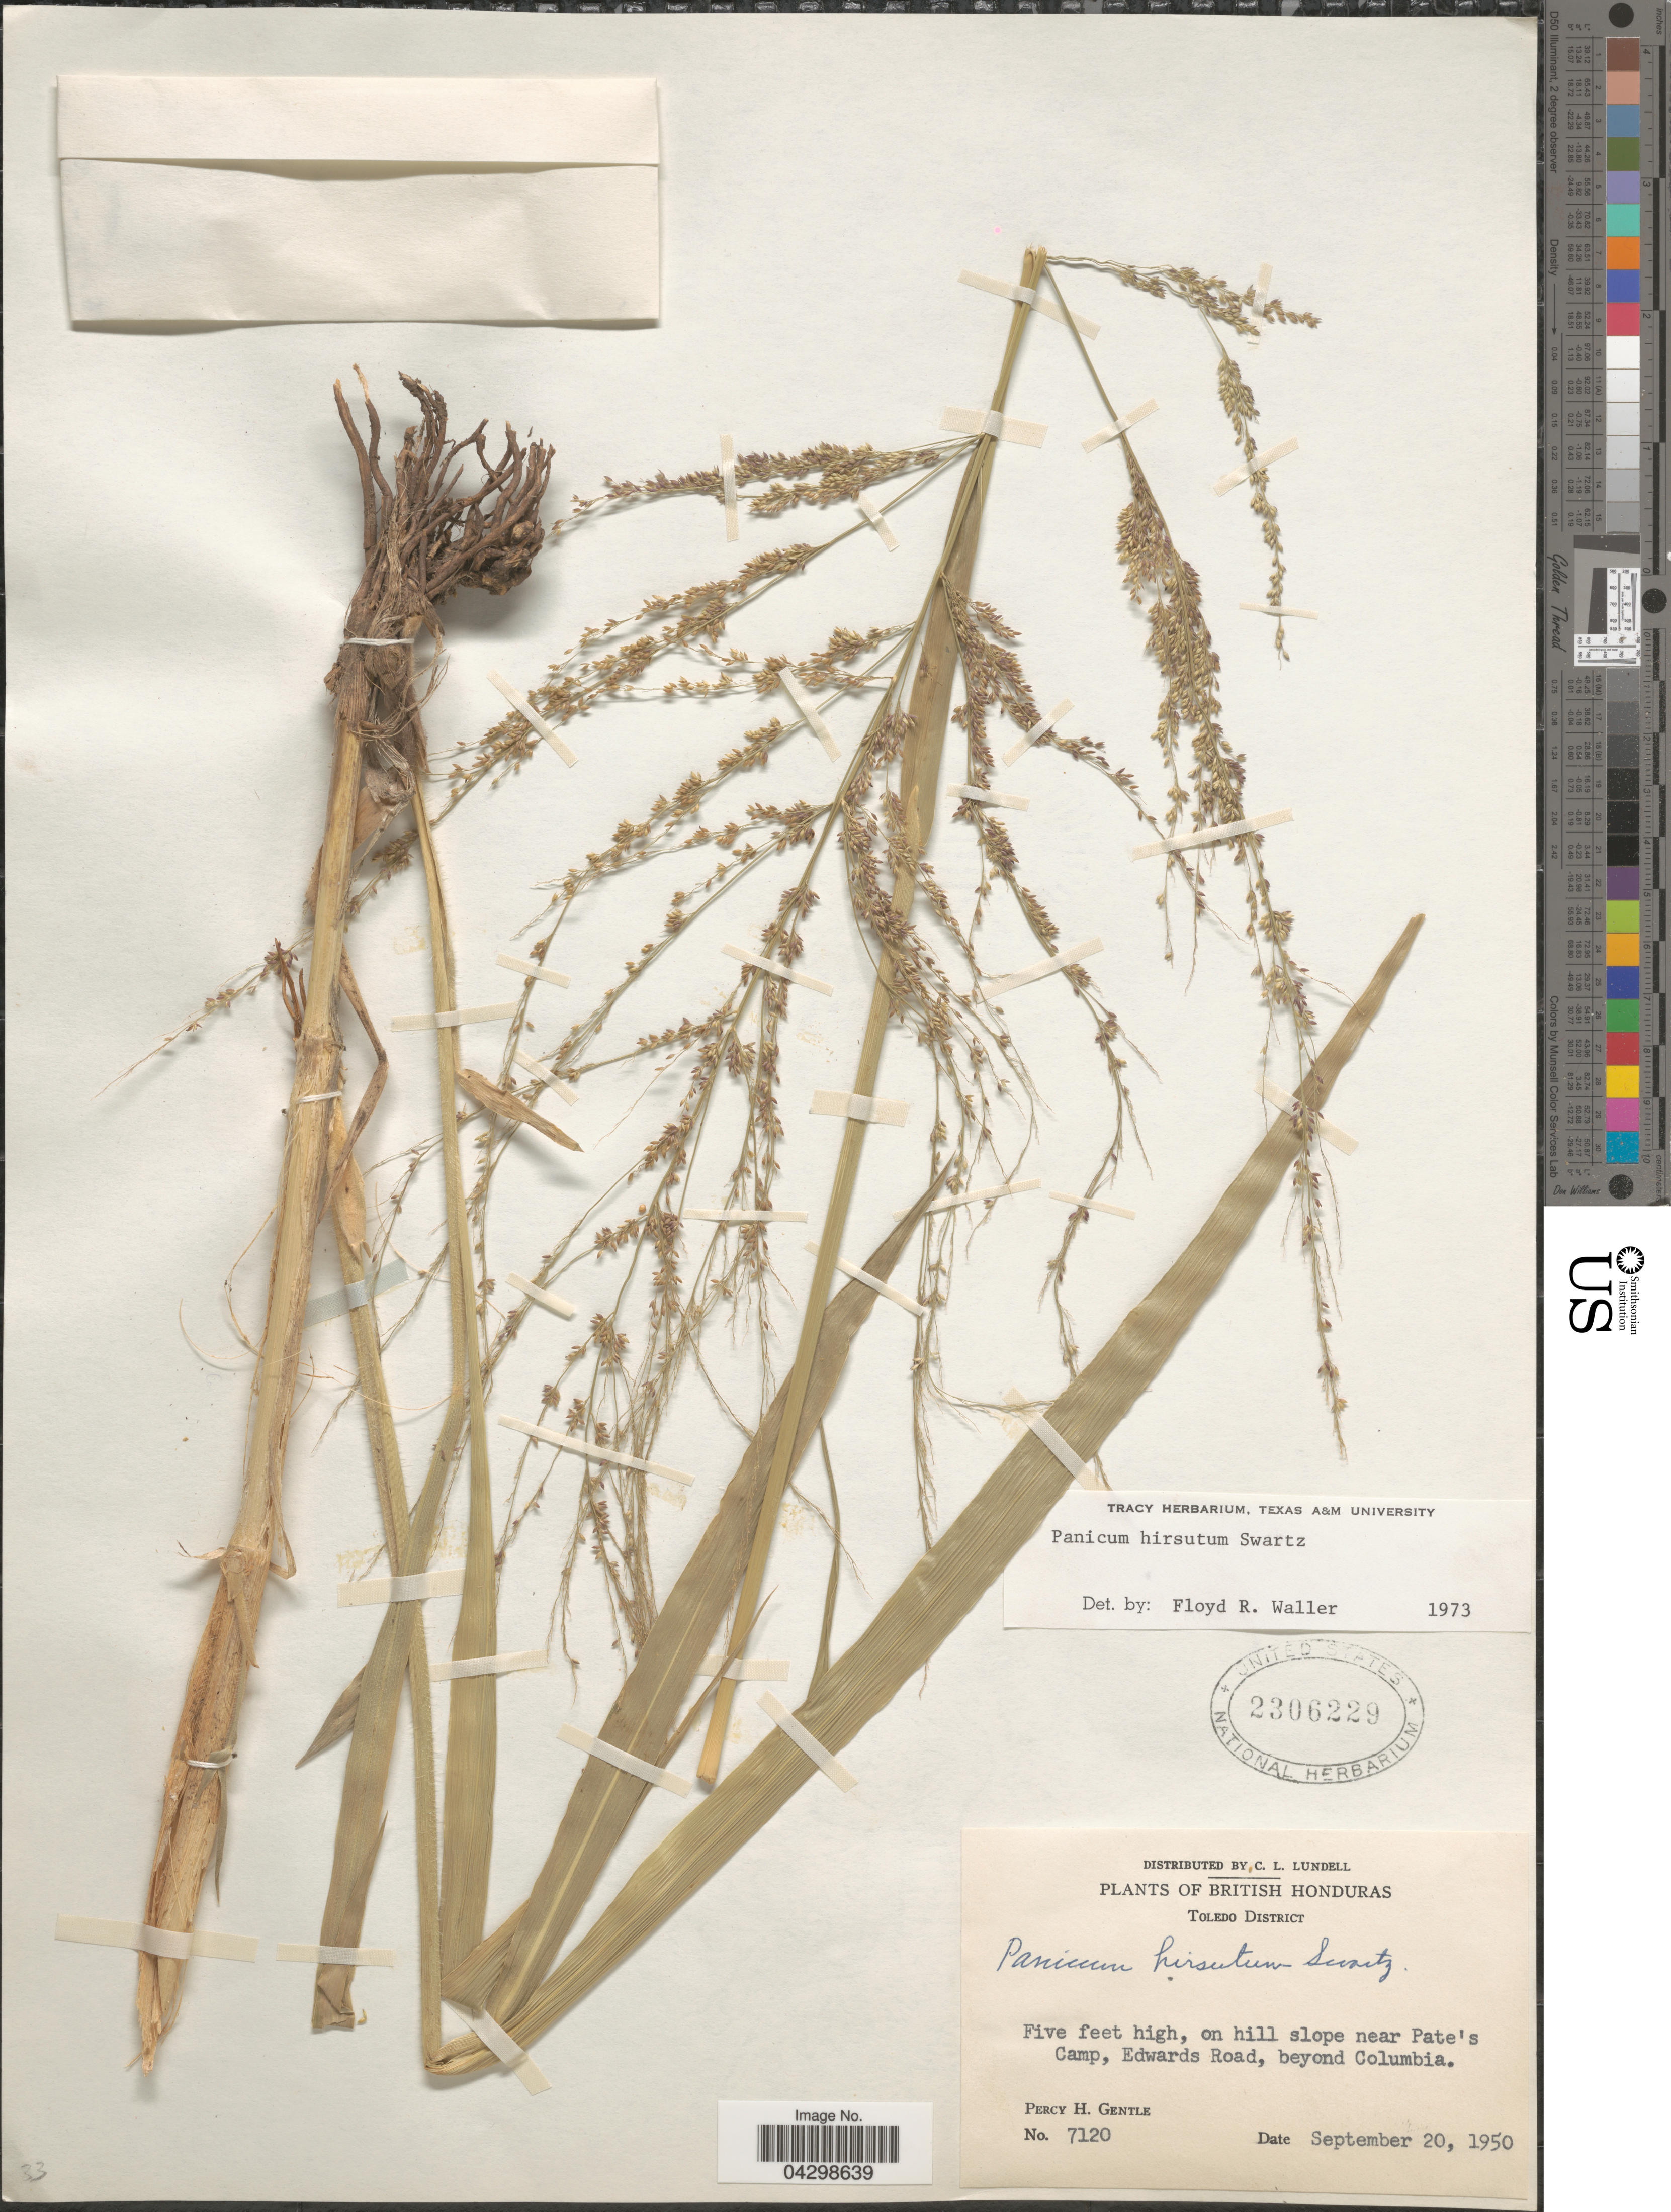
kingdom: Plantae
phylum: Tracheophyta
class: Liliopsida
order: Poales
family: Poaceae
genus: Panicum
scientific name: Panicum hirsutum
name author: Sw.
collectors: P. H. Gentle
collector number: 7120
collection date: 1950-09-20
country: Belize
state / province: Toledo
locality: British Honduras. Toledo District. On hill slope near Pate's Camp, Edwards Road, beyond Columbia.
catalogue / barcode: US 2306229